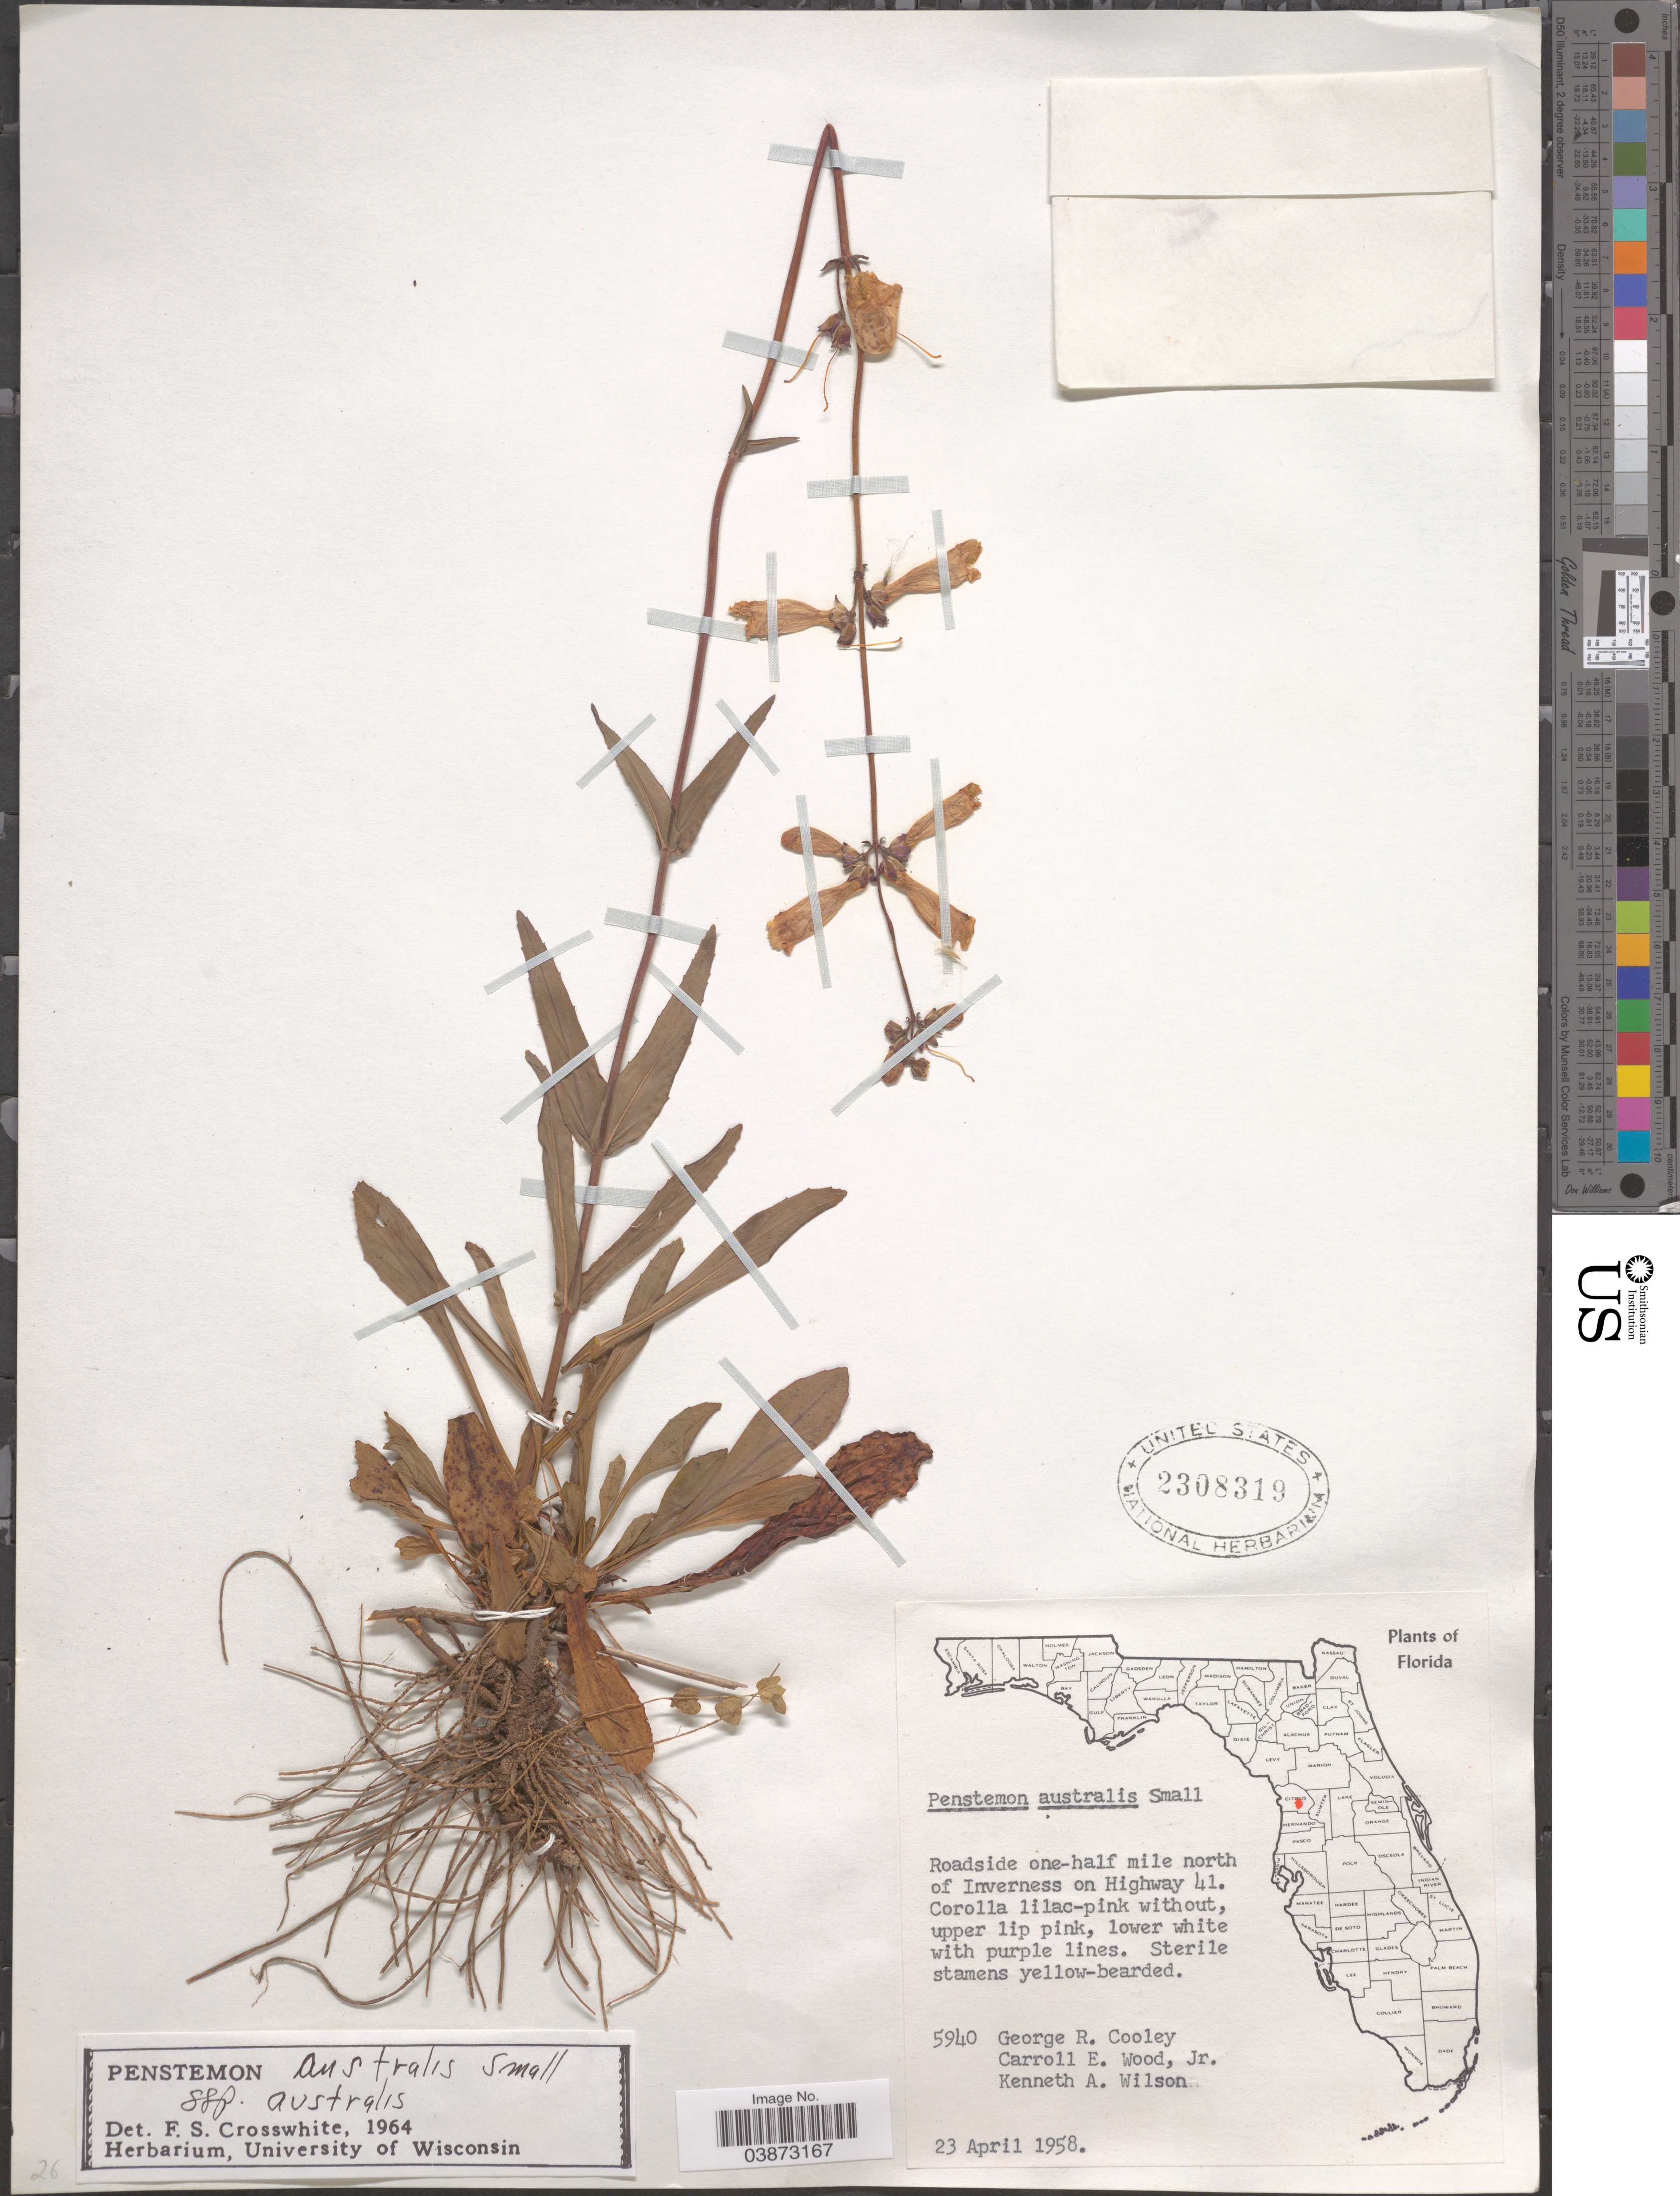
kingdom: Plantae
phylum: Tracheophyta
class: Magnoliopsida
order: Lamiales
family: Plantaginaceae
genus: Penstemon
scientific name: Penstemon australis subsp. australis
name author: Small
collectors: G. R. Cooley, C. E. Wood & K. A. Wilson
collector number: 5940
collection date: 1958-04-23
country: United States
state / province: Florida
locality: Roadside one-half mile north of Inverness on Highway 41.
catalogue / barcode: US 2308319